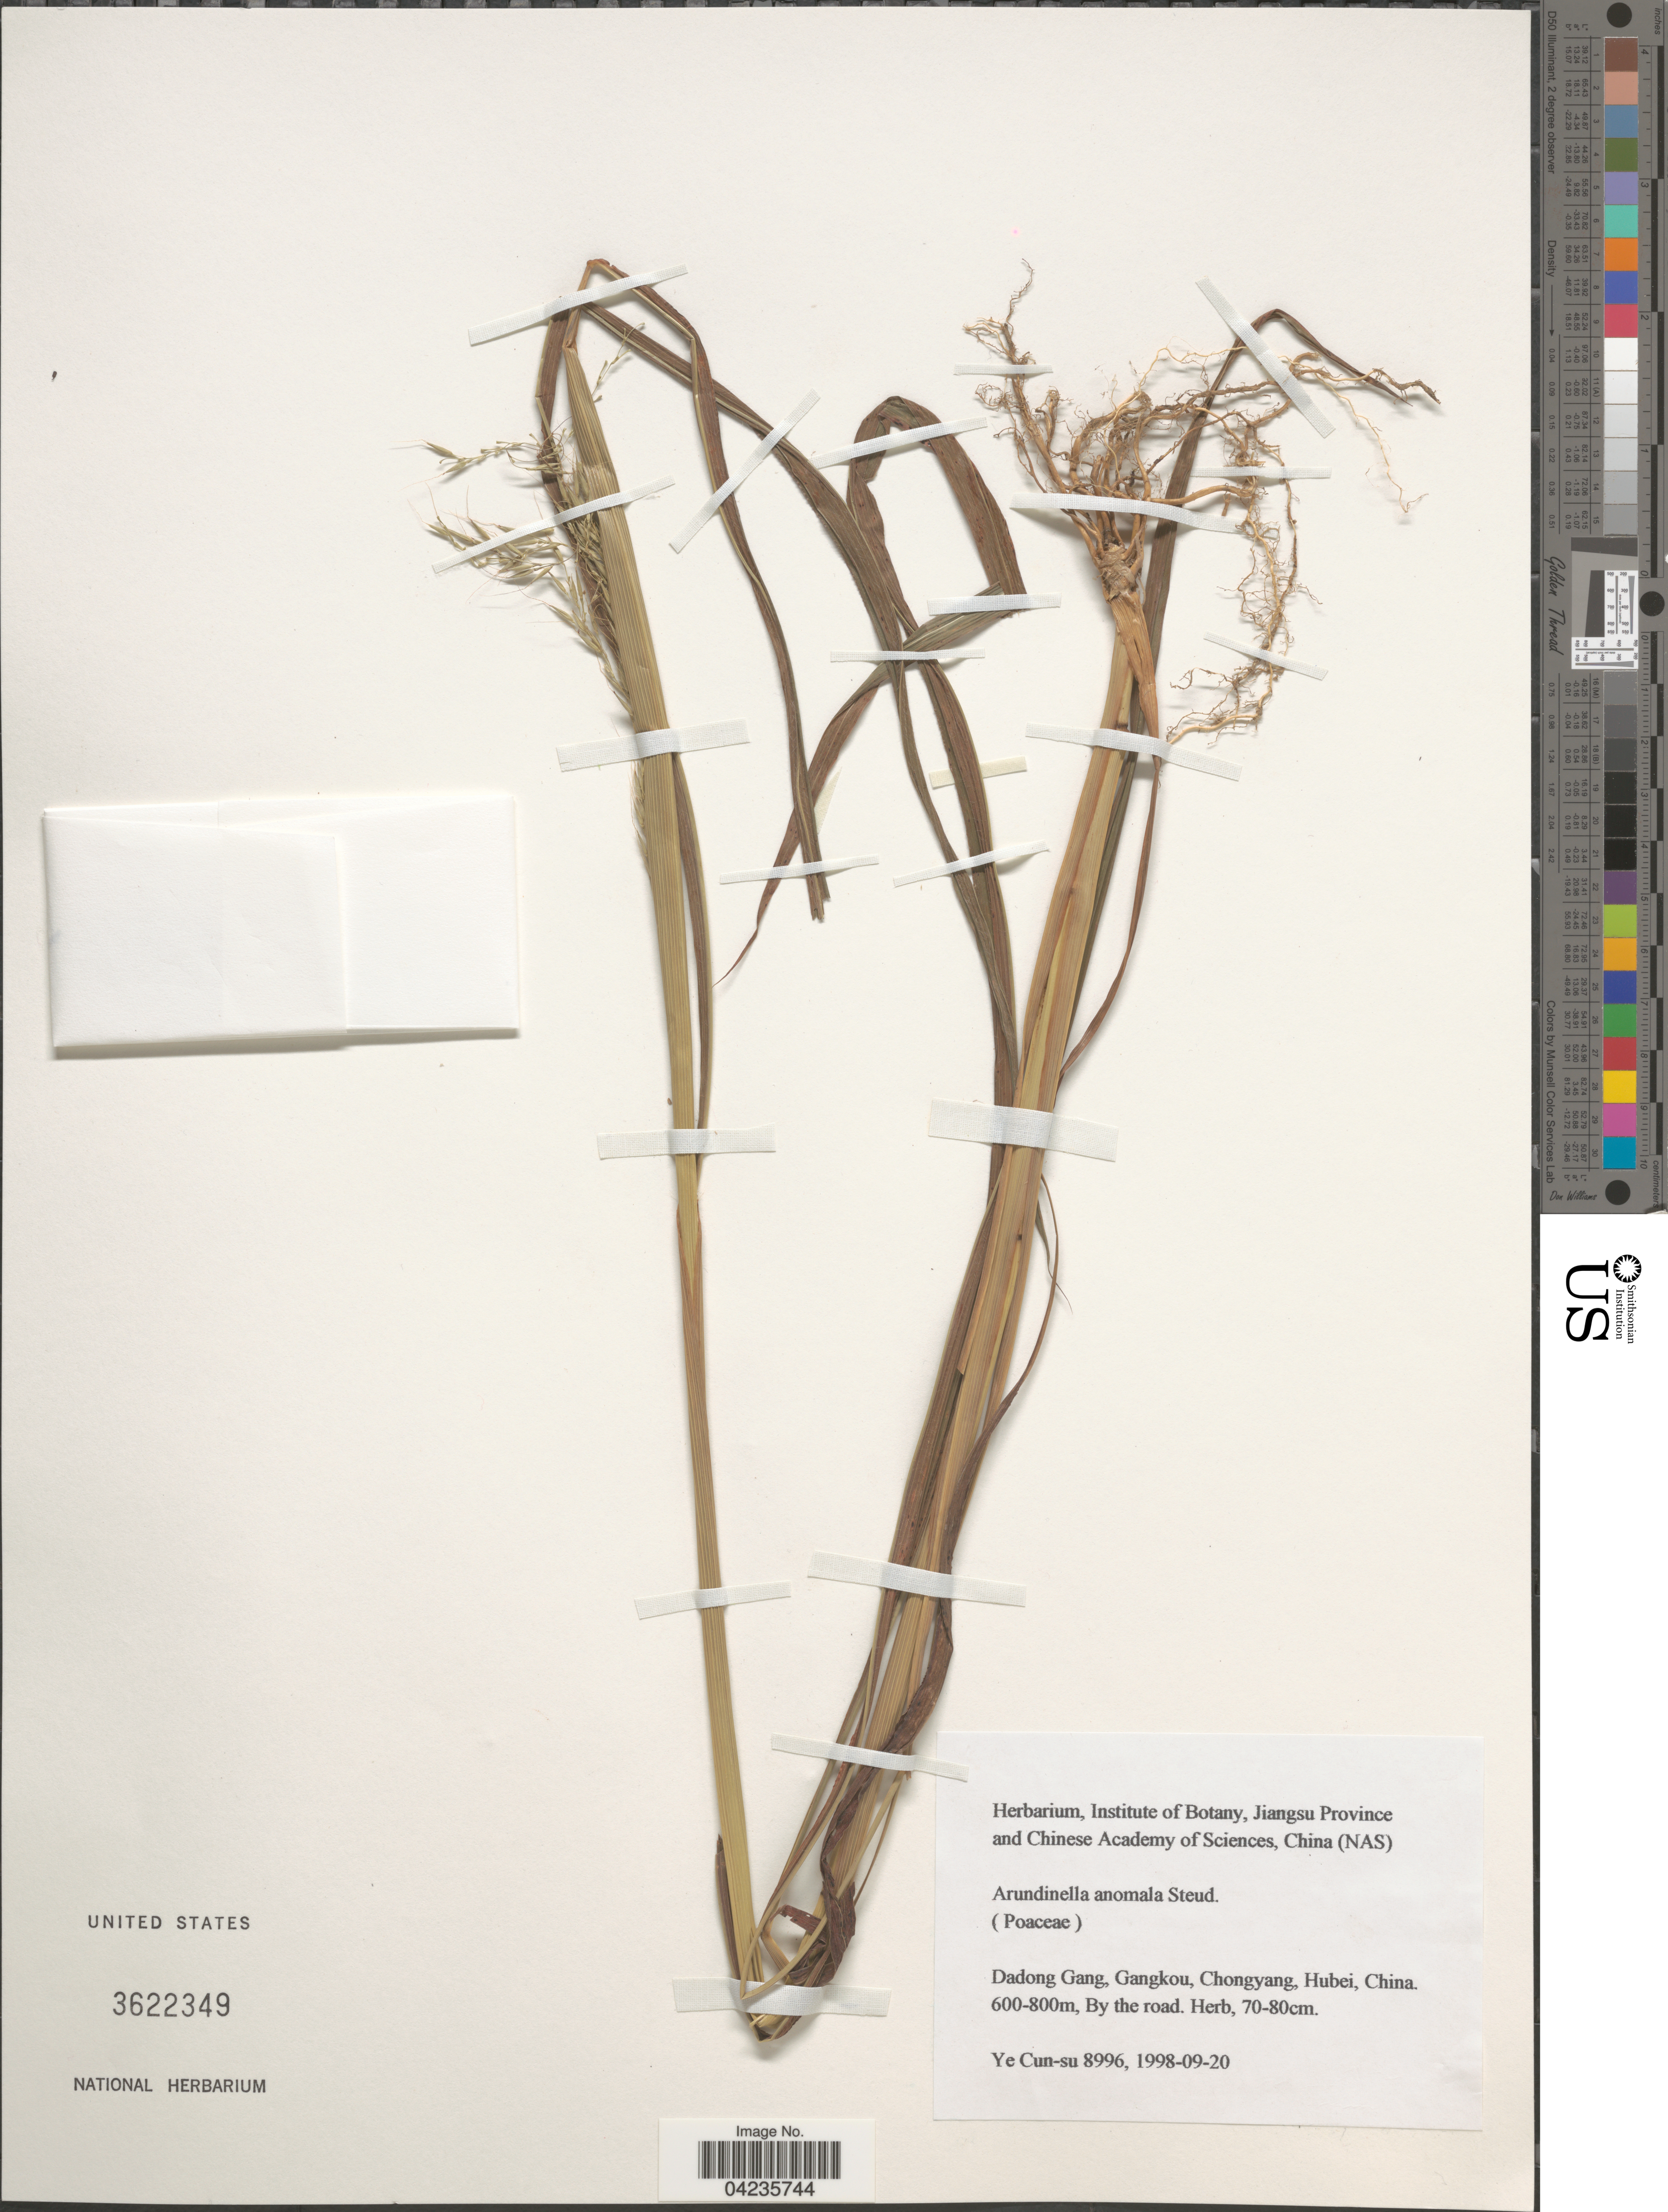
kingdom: Plantae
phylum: Tracheophyta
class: Liliopsida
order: Poales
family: Poaceae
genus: Arundinella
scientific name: Arundinella hirta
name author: (Thunb.) Tanaka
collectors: Ye Cun-su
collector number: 8996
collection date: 1998-09-20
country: China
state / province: Hubei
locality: Dadong Gang, Gangkou, Chongyang.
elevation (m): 600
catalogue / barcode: US 3622349